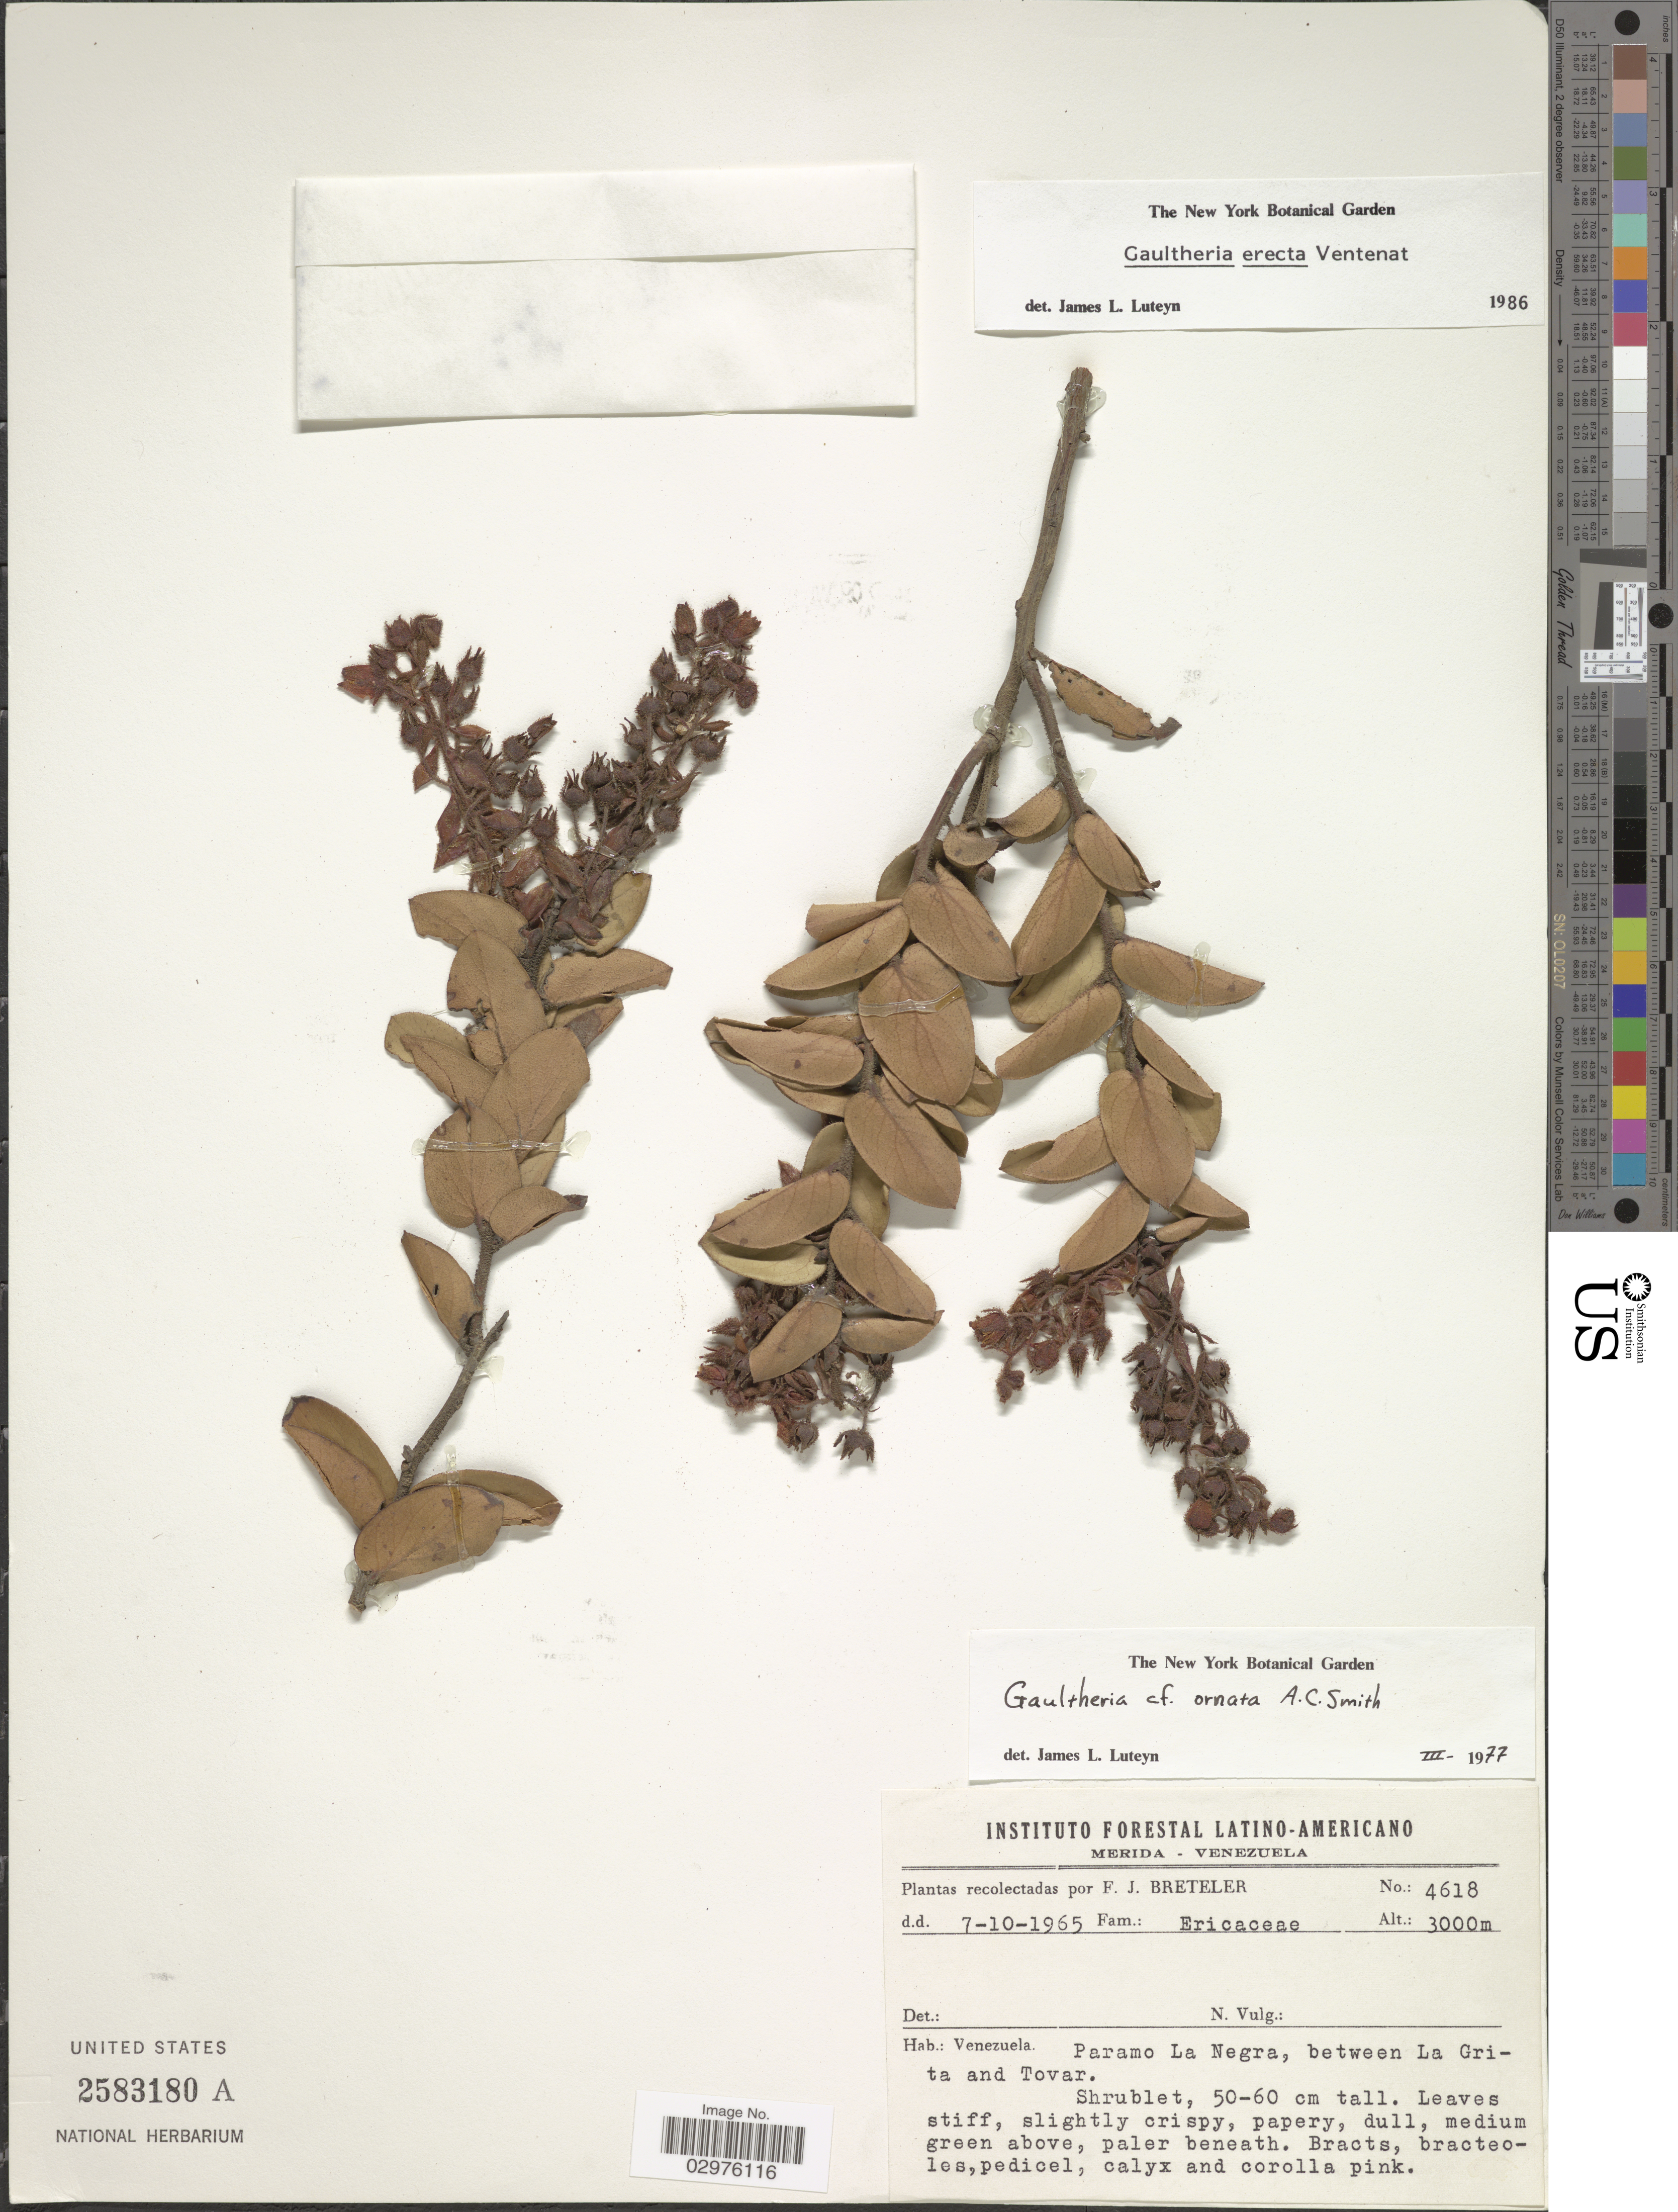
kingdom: Plantae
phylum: Tracheophyta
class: Magnoliopsida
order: Ericales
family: Ericaceae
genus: Gaultheria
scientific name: Gaultheria erecta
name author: Vent.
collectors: F. J. Breteler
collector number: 4618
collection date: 1965-10-07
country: Venezuela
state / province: Mérida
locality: Paramo La Negro, between La Grita and Tovar.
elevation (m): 3000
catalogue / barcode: US 2583180A